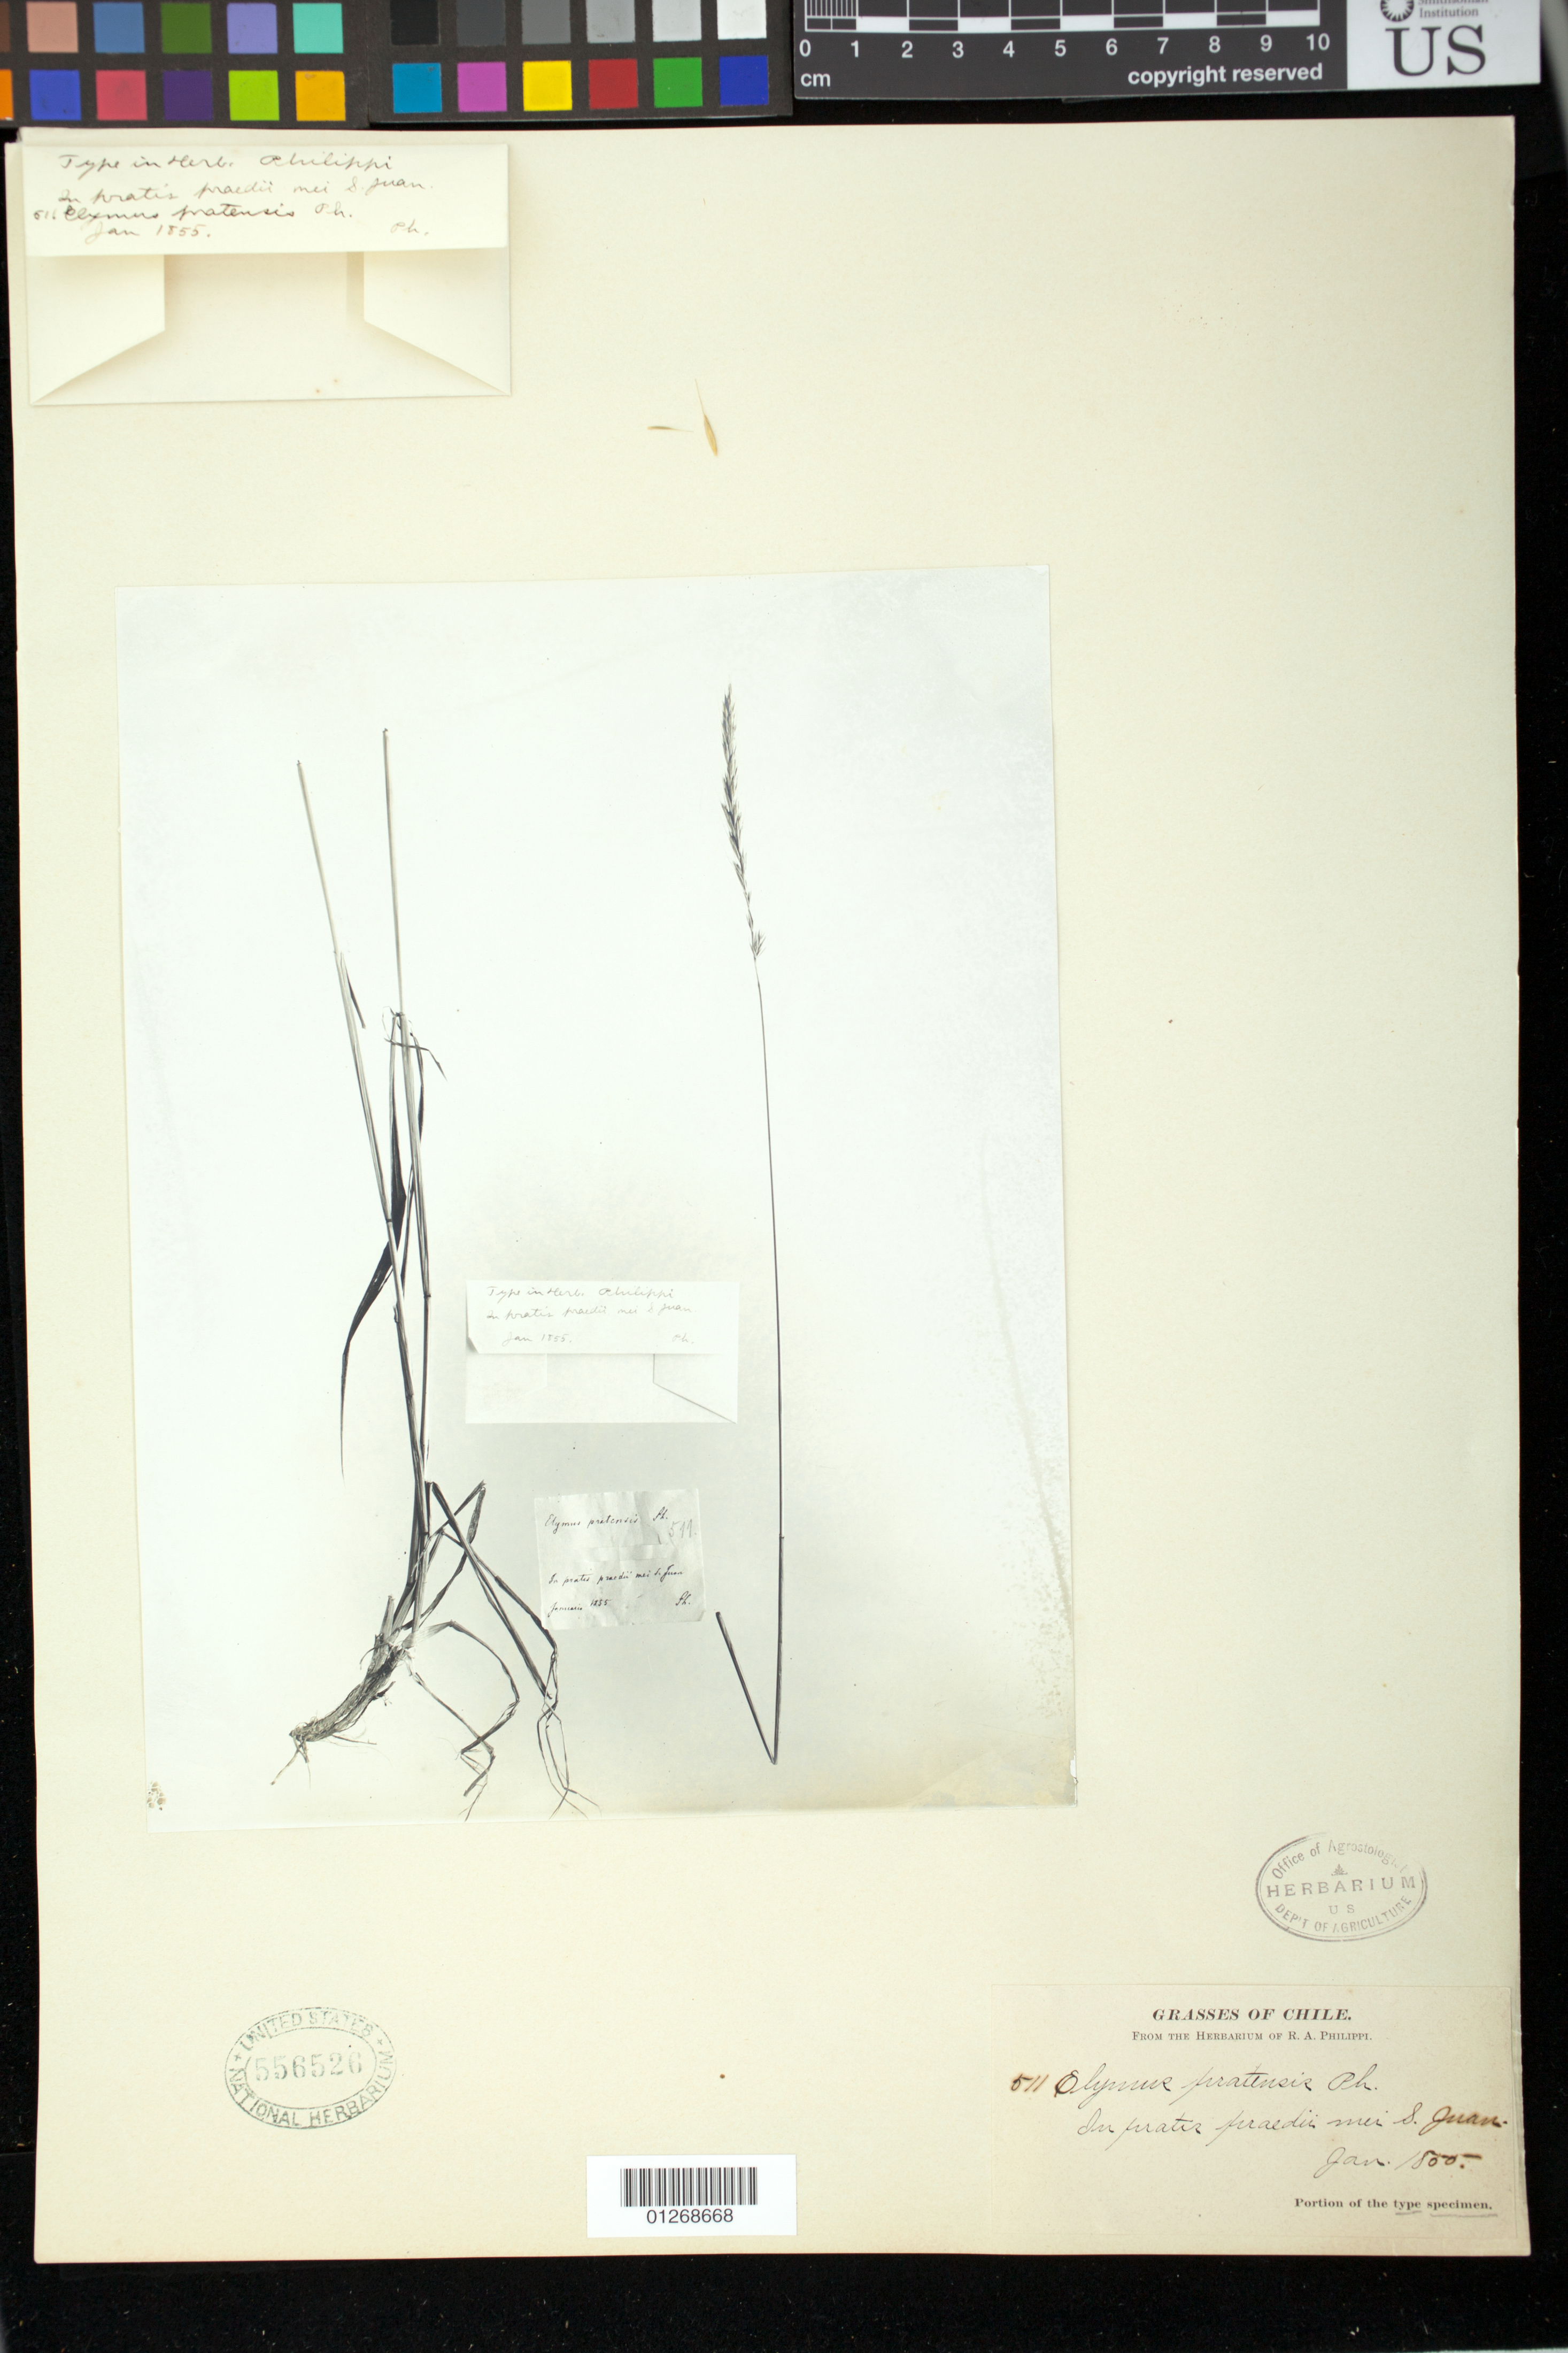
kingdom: Plantae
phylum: Tracheophyta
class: Liliopsida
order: Poales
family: Poaceae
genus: Elymus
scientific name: Elymus pratensis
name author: Phil.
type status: Type Collection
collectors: R. A. Philippi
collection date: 1855-01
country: Chile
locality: In pratis praedii mer S. Juan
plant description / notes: Photograph and fragmentary material of type specimen ex herb. Philippi.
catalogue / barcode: US 556526